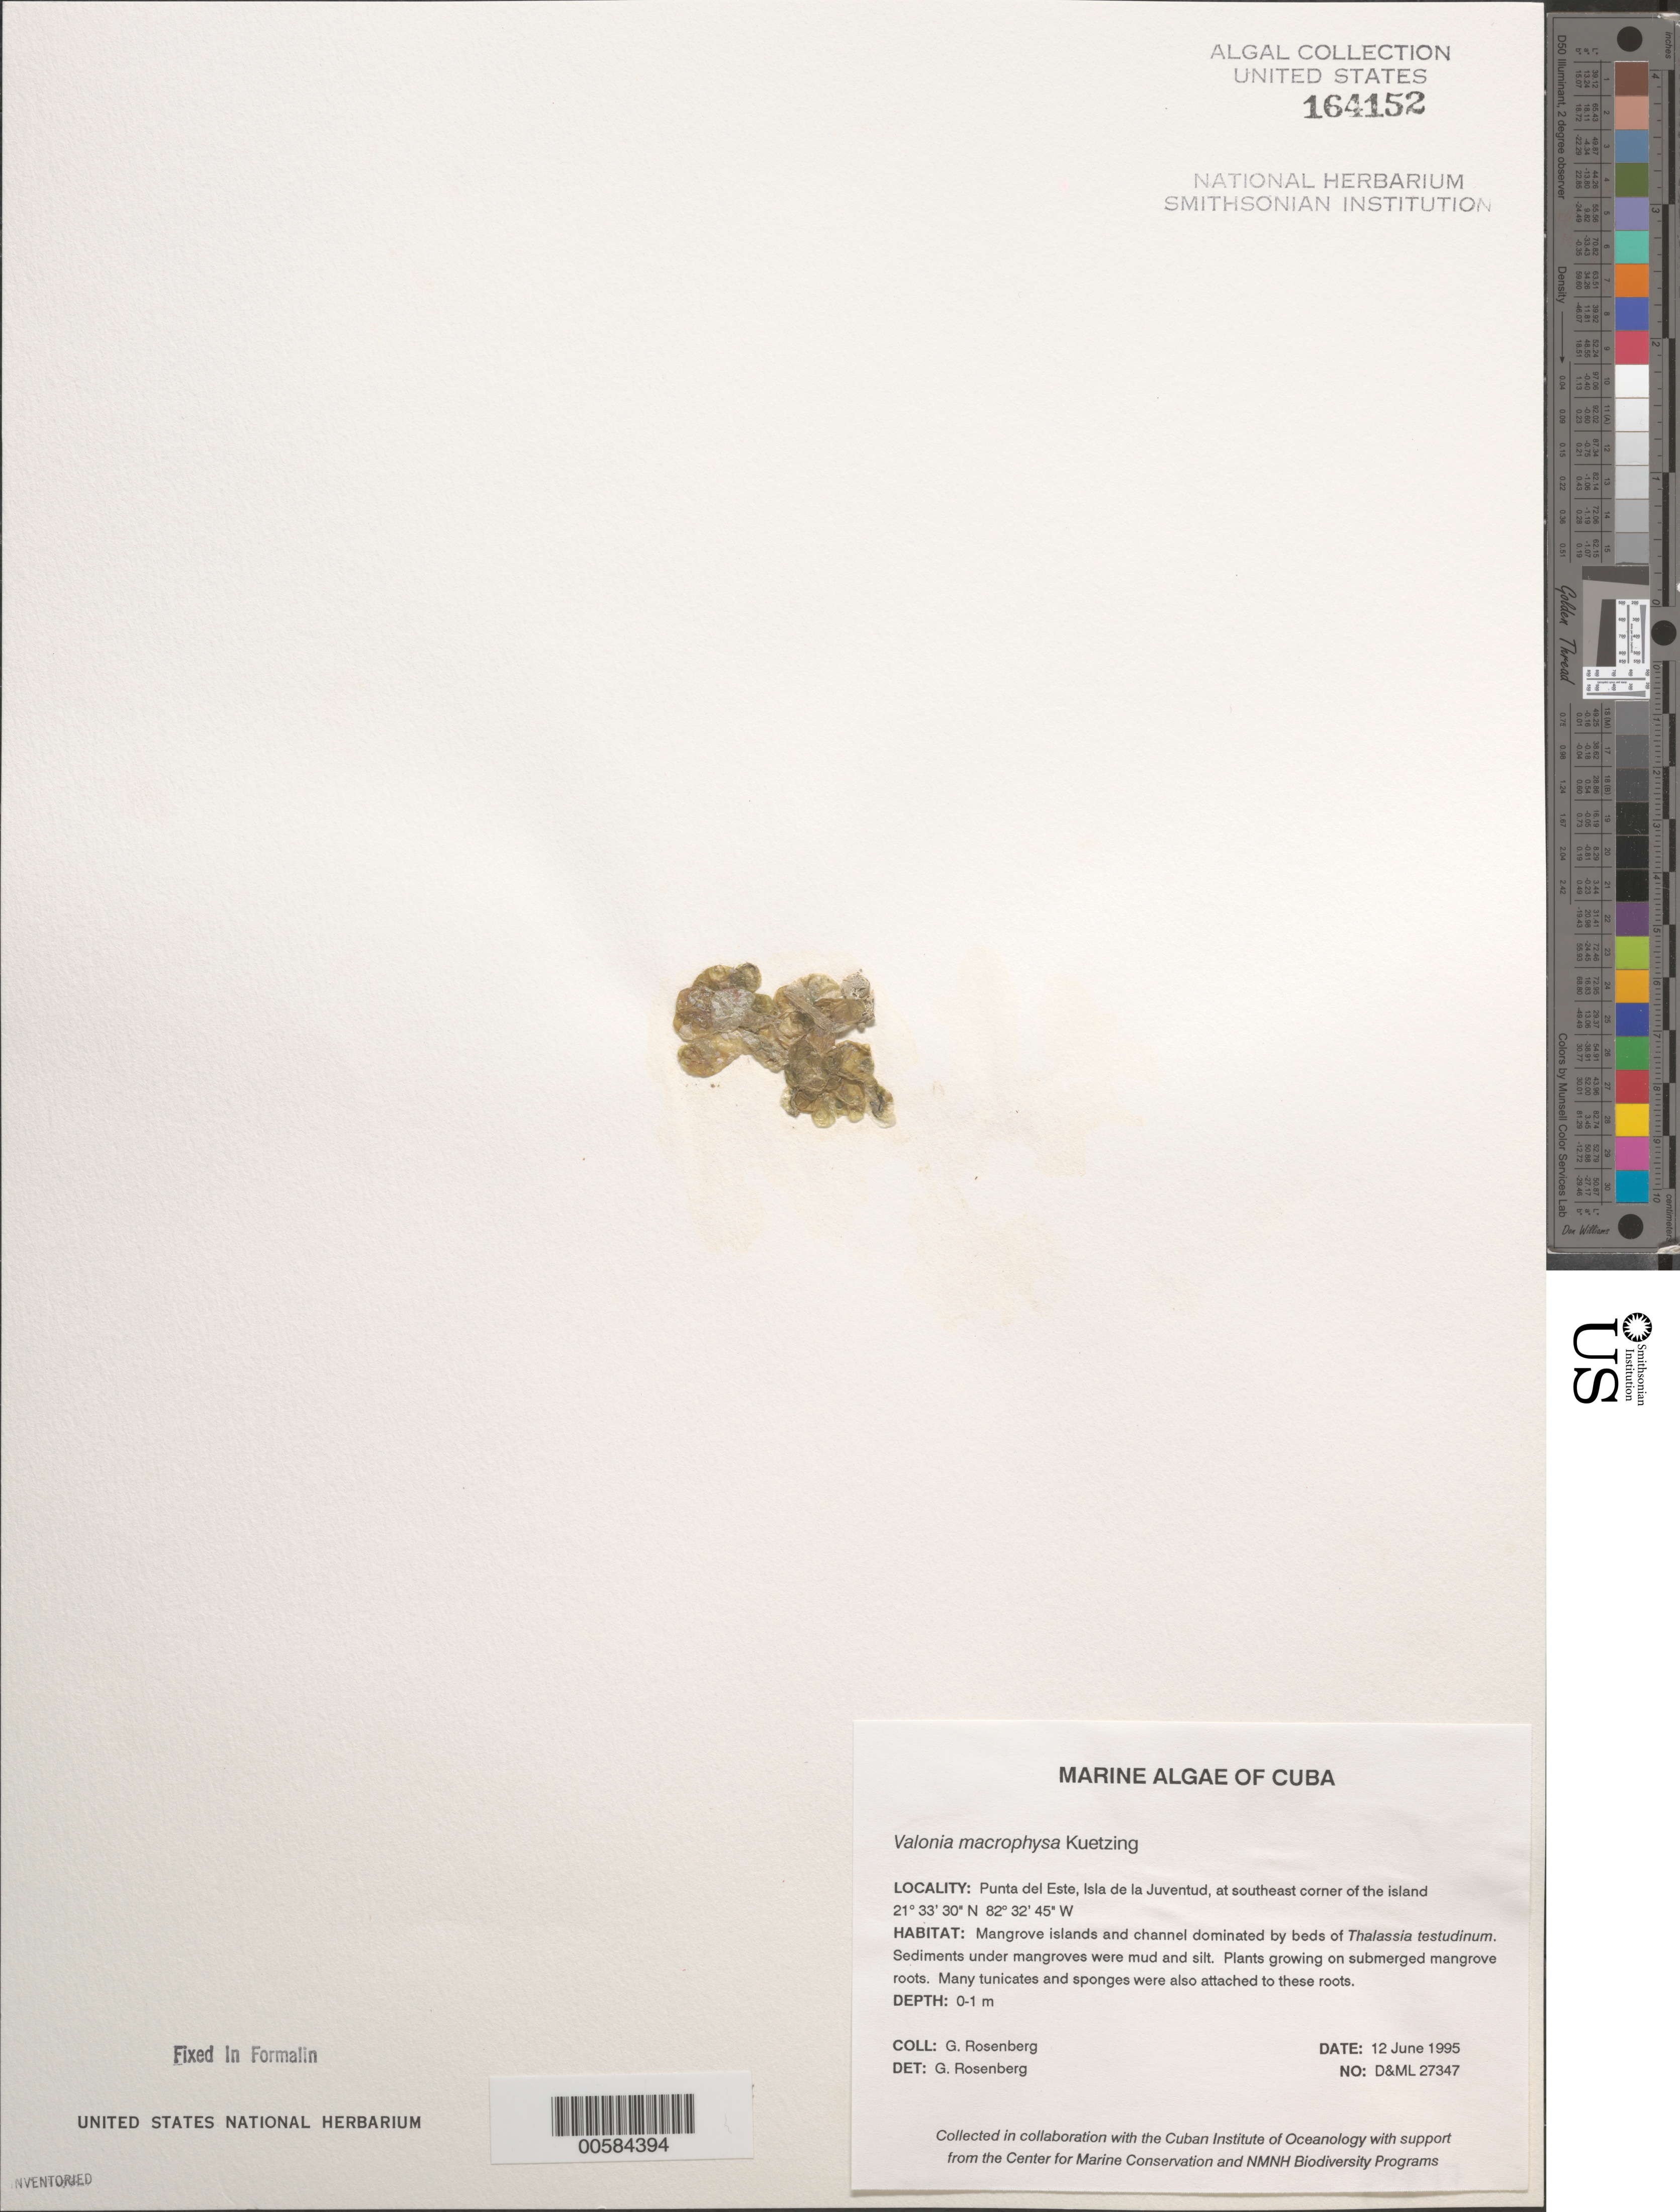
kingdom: Plantae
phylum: Chlorophyta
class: Ulvophyceae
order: Siphonocladales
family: Valoniaceae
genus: Valonia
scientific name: Valonia macrophysa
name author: Kütz.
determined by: Rosenberg, G.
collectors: G. Rosenberg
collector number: D&ML 27347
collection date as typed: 12 Jun 1995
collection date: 1995-06-12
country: Cuba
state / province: Isla de La Juventud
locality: Punta del este, isla de la juventud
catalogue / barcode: US 164152